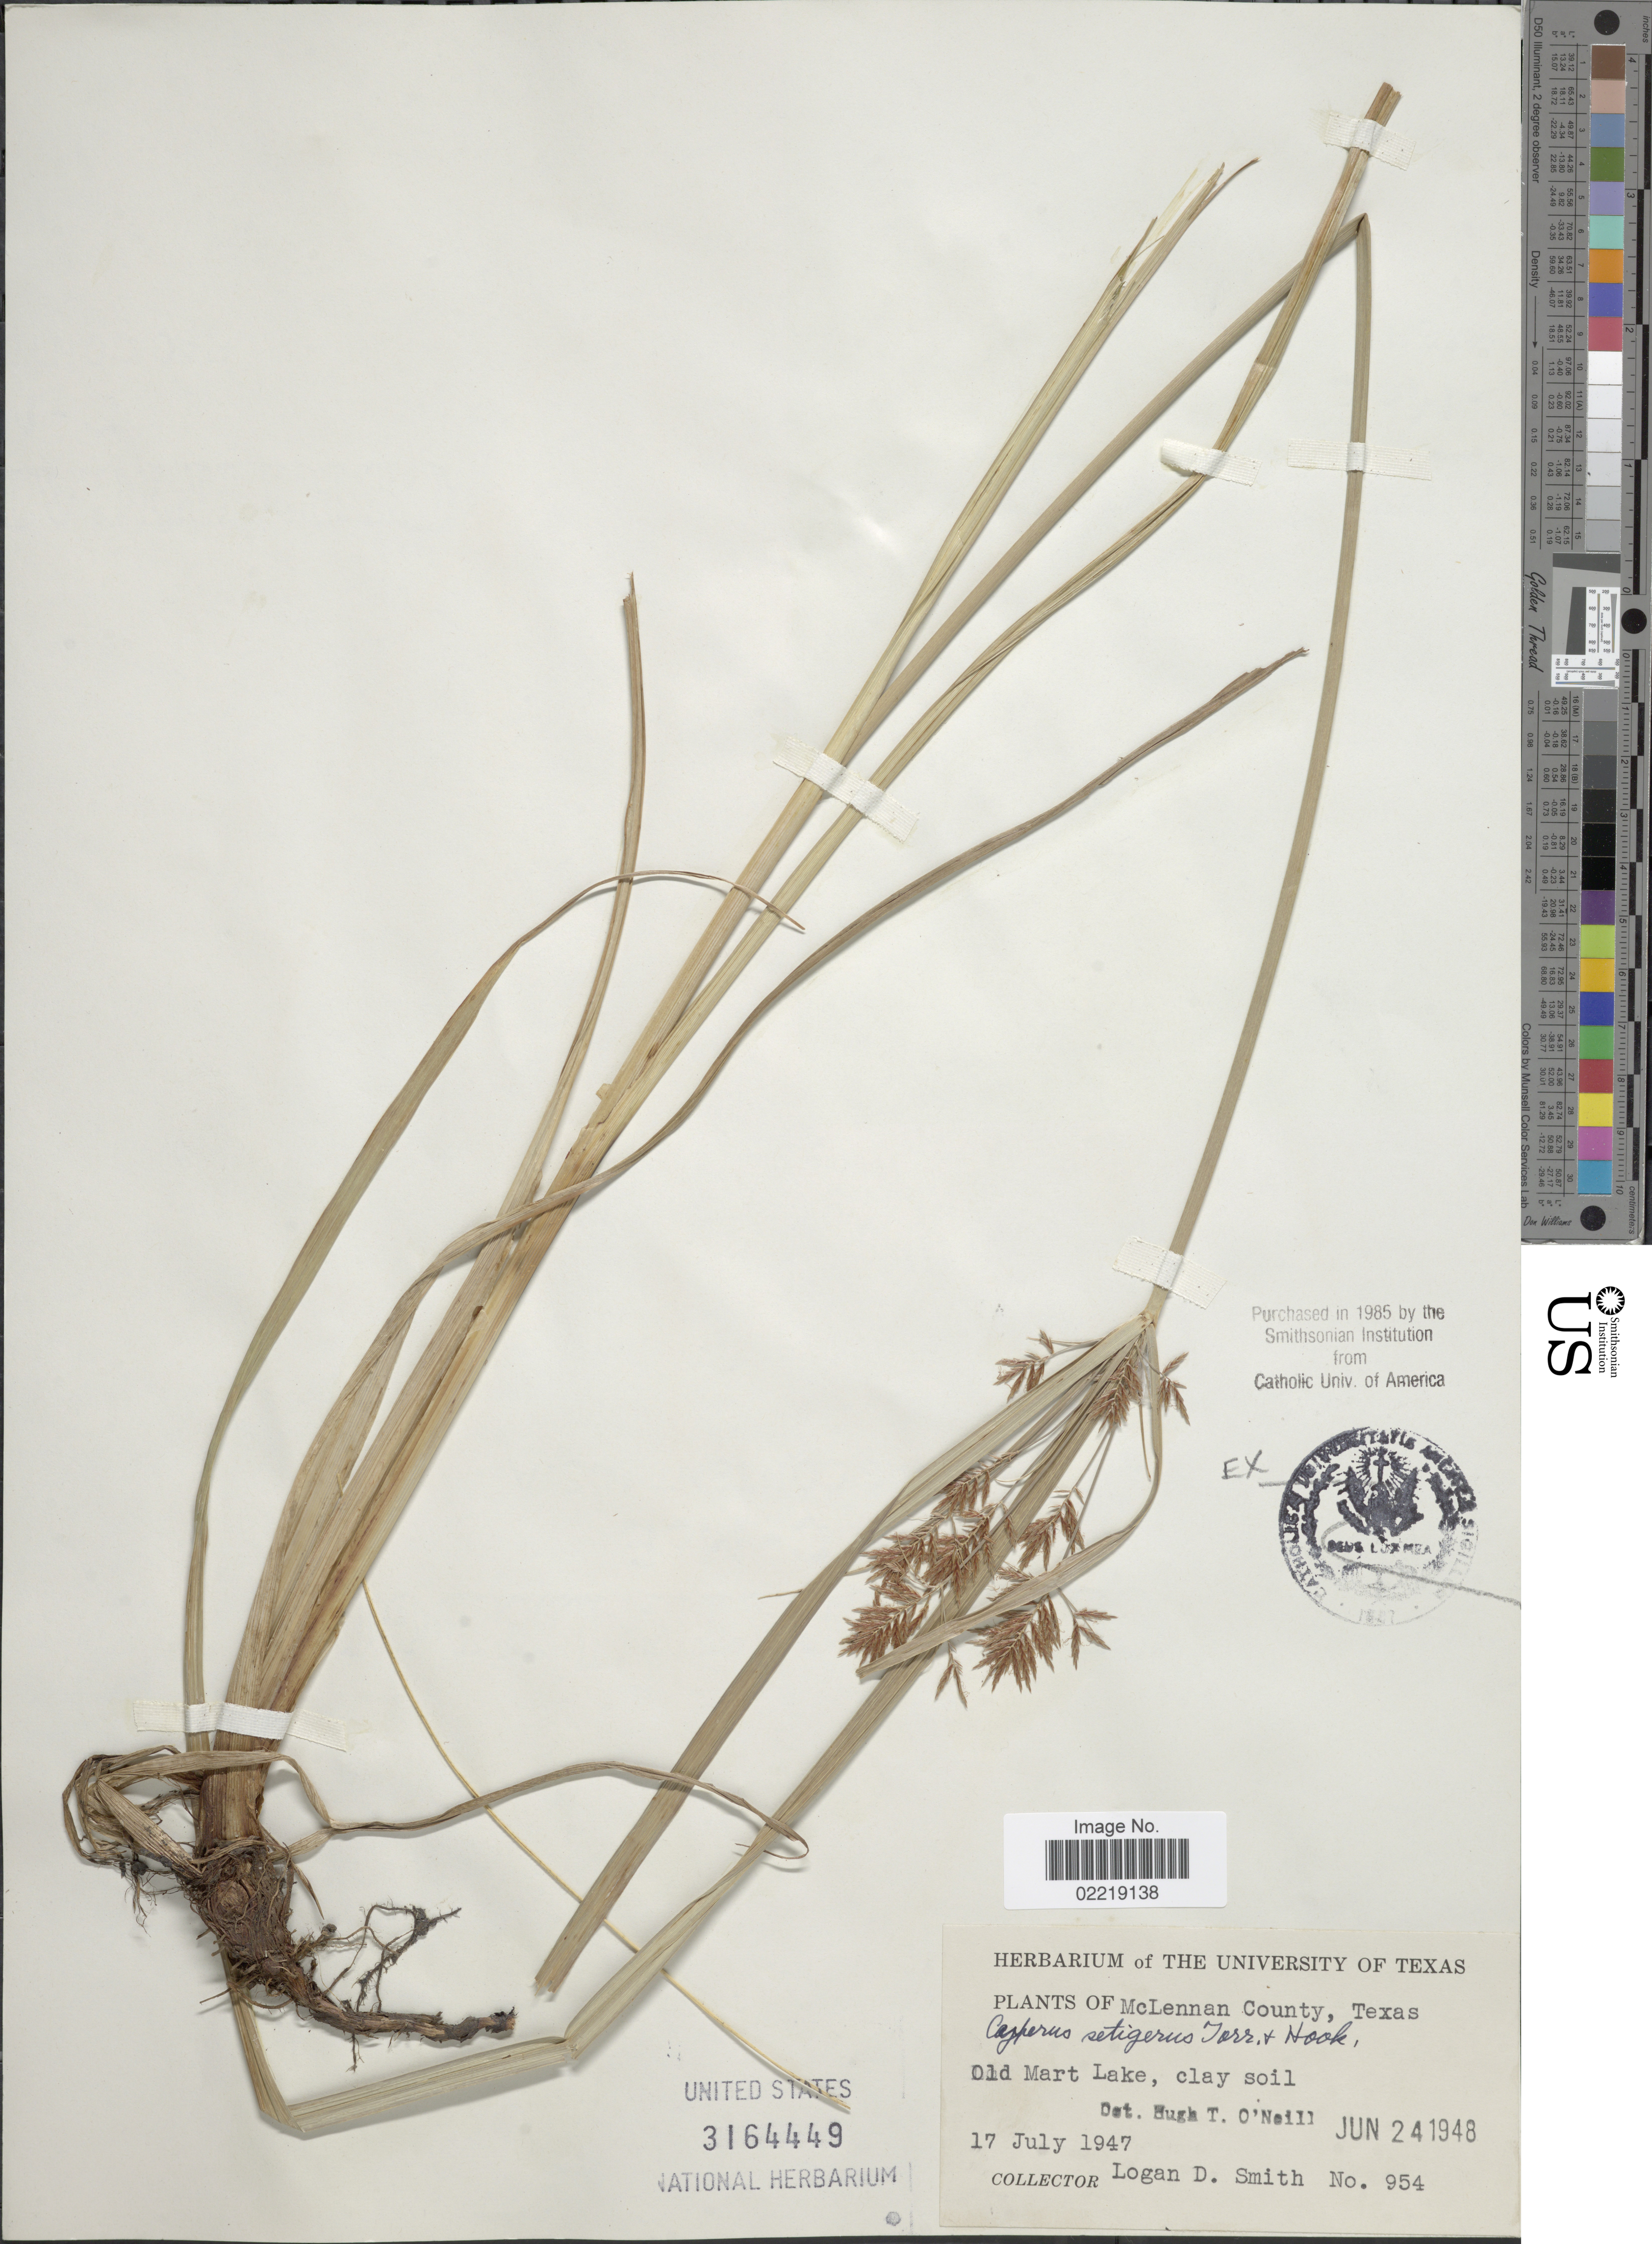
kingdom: Plantae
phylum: Tracheophyta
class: Liliopsida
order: Poales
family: Cyperaceae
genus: Cyperus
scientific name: Cyperus setigerus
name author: Torr. & Hook.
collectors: L. Smith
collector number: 954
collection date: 1947-07-17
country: United States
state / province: Texas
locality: McLennan County, Old Mart Lake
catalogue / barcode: US 3164449